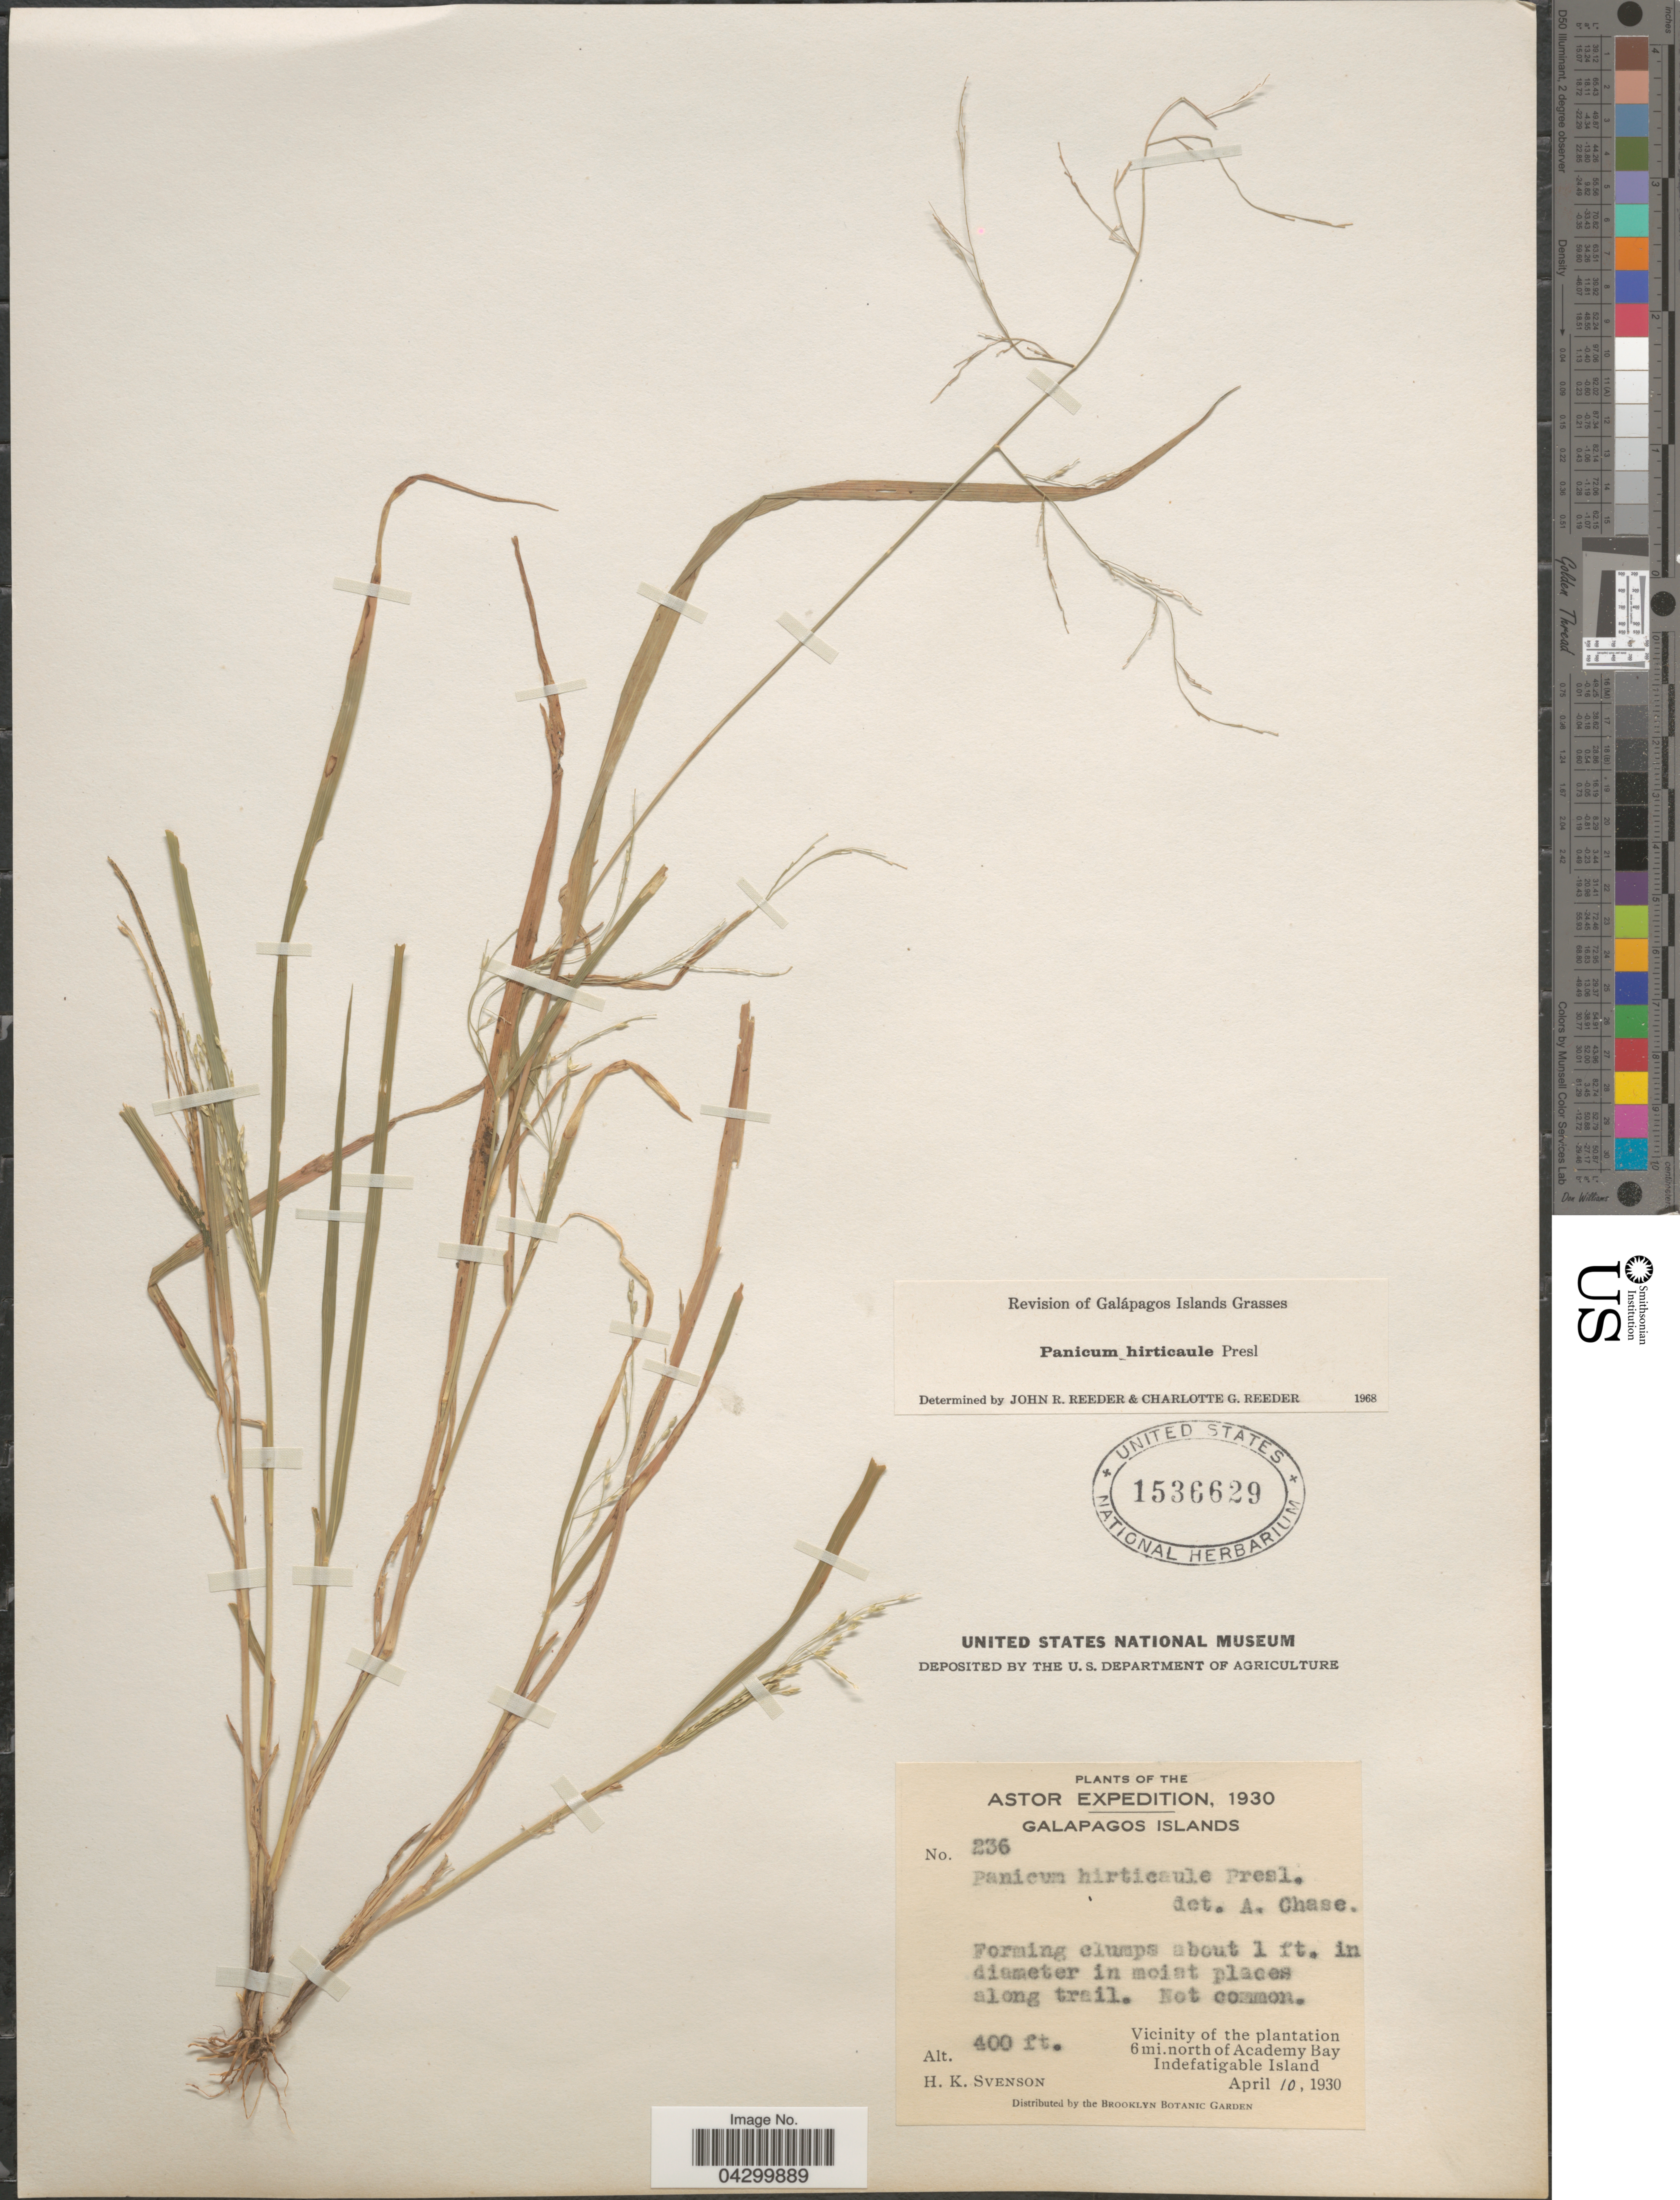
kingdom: Plantae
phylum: Tracheophyta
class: Liliopsida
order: Poales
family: Poaceae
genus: Panicum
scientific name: Panicum hirticaule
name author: J. Presl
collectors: H. K. Svenson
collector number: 236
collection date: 1930-04-10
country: Ecuador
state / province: Colón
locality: Astor Expedition, 1930. Galapagos Islands. Vicinity of the plantation 6 mi. north of Academy Bay. Indefatigable Island.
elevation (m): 122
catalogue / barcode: US 1536629